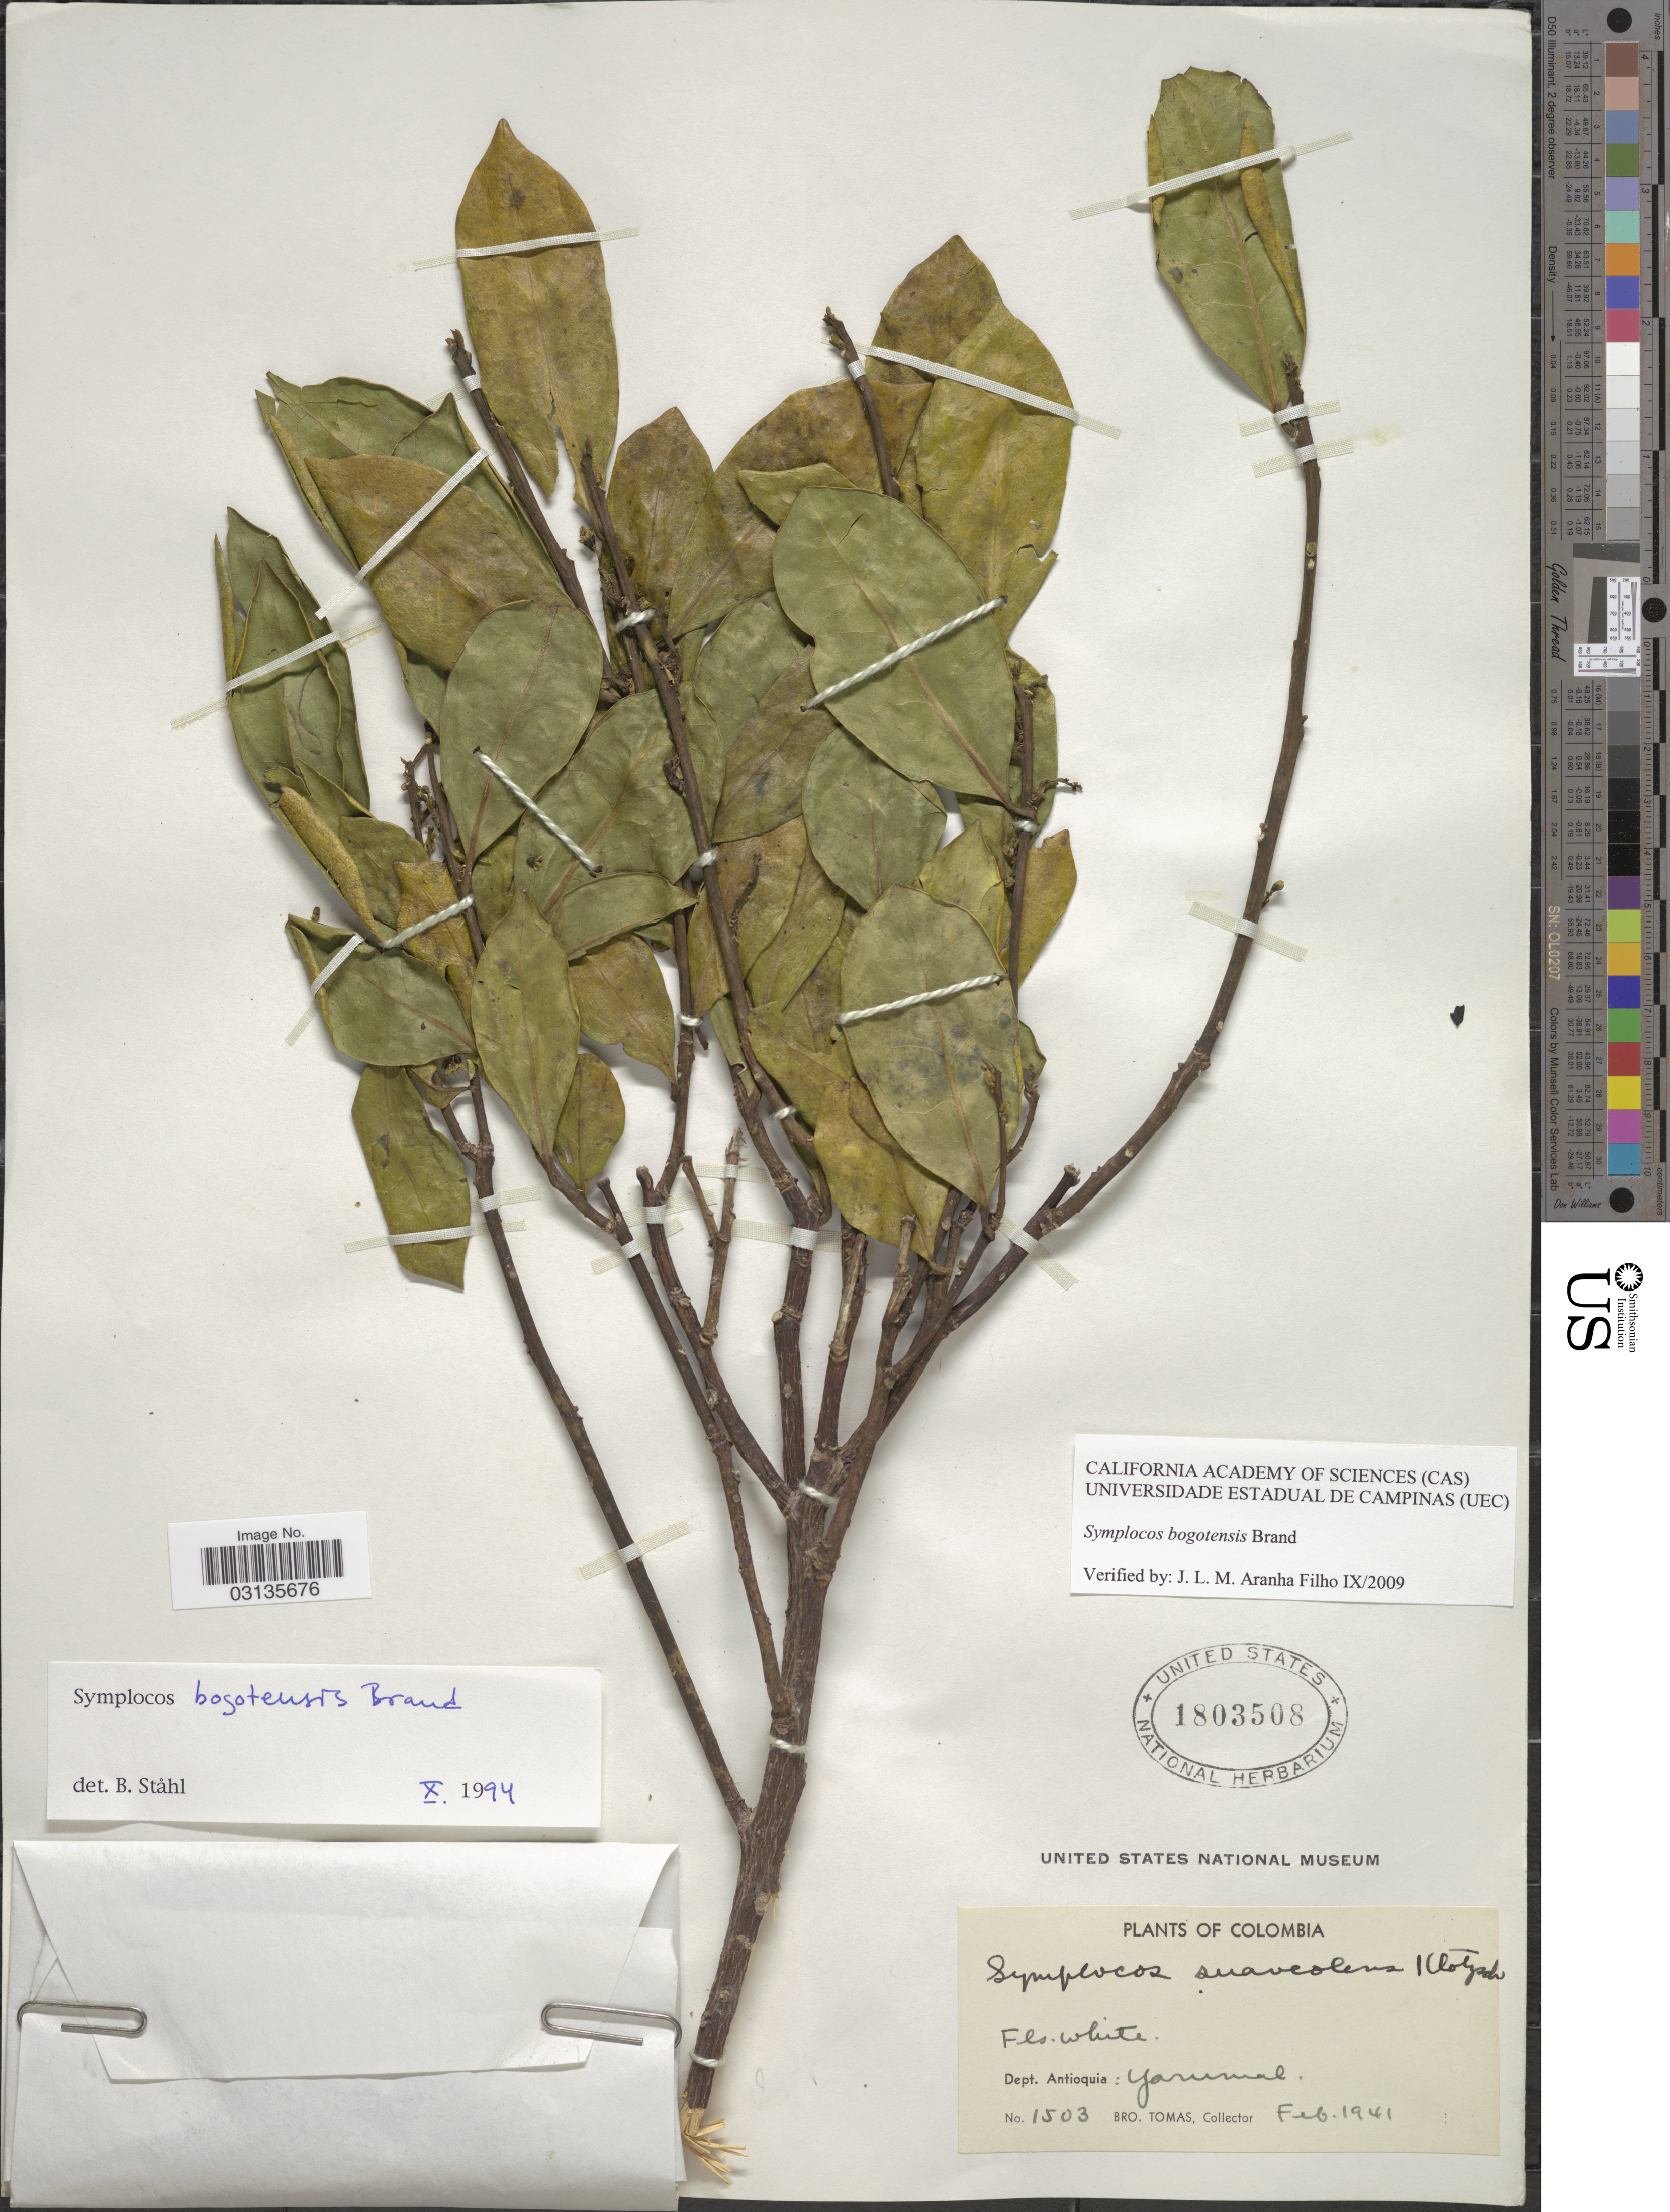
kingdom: Plantae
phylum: Tracheophyta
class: Magnoliopsida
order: Ericales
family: Symplocaceae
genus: Symplocos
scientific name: Symplocos bogotensis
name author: Brand in Engl.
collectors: B. Tomas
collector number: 1503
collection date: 1941-02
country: Colombia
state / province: Antioquia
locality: Dept. Antioquia: Yarumal.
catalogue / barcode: US 1803508